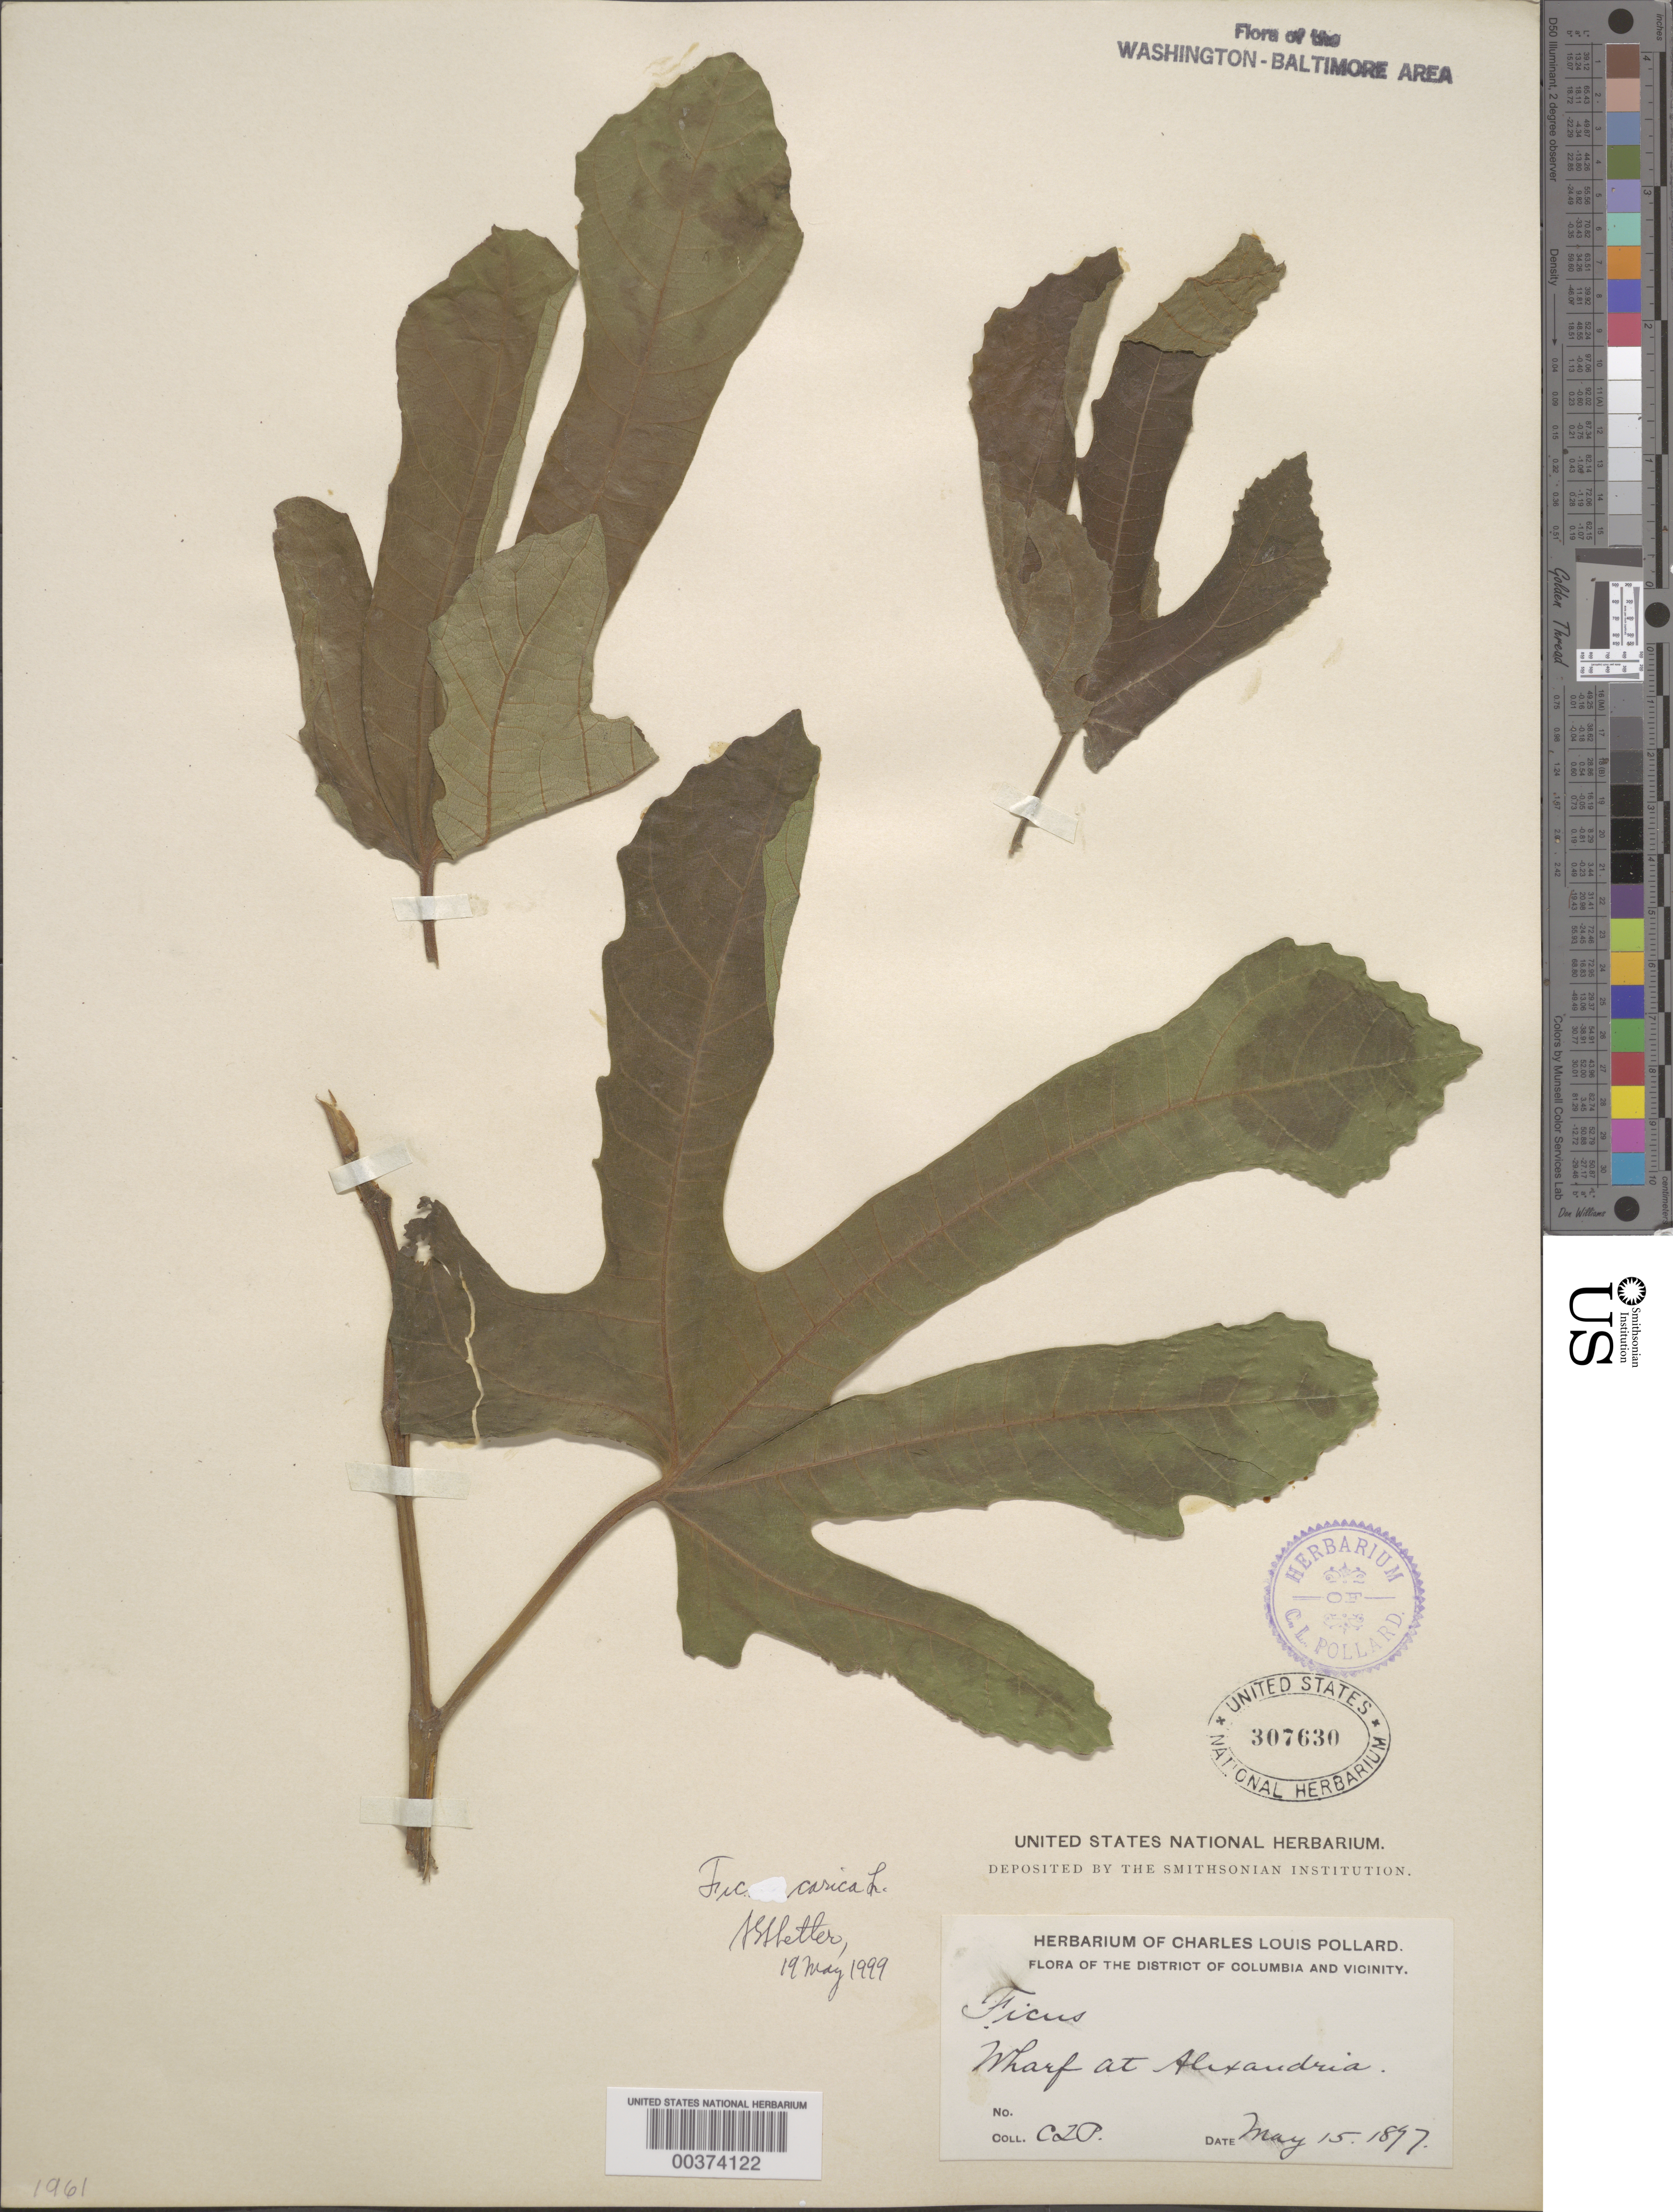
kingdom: Plantae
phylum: Tracheophyta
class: Magnoliopsida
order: Rosales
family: Moraceae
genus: Ficus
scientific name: Ficus carica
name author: L.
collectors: F. V. Coville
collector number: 6621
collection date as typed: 21 Jul 1889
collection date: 1889-07-21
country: United States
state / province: Virginia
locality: Wharf at Alexandria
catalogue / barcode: US 307630